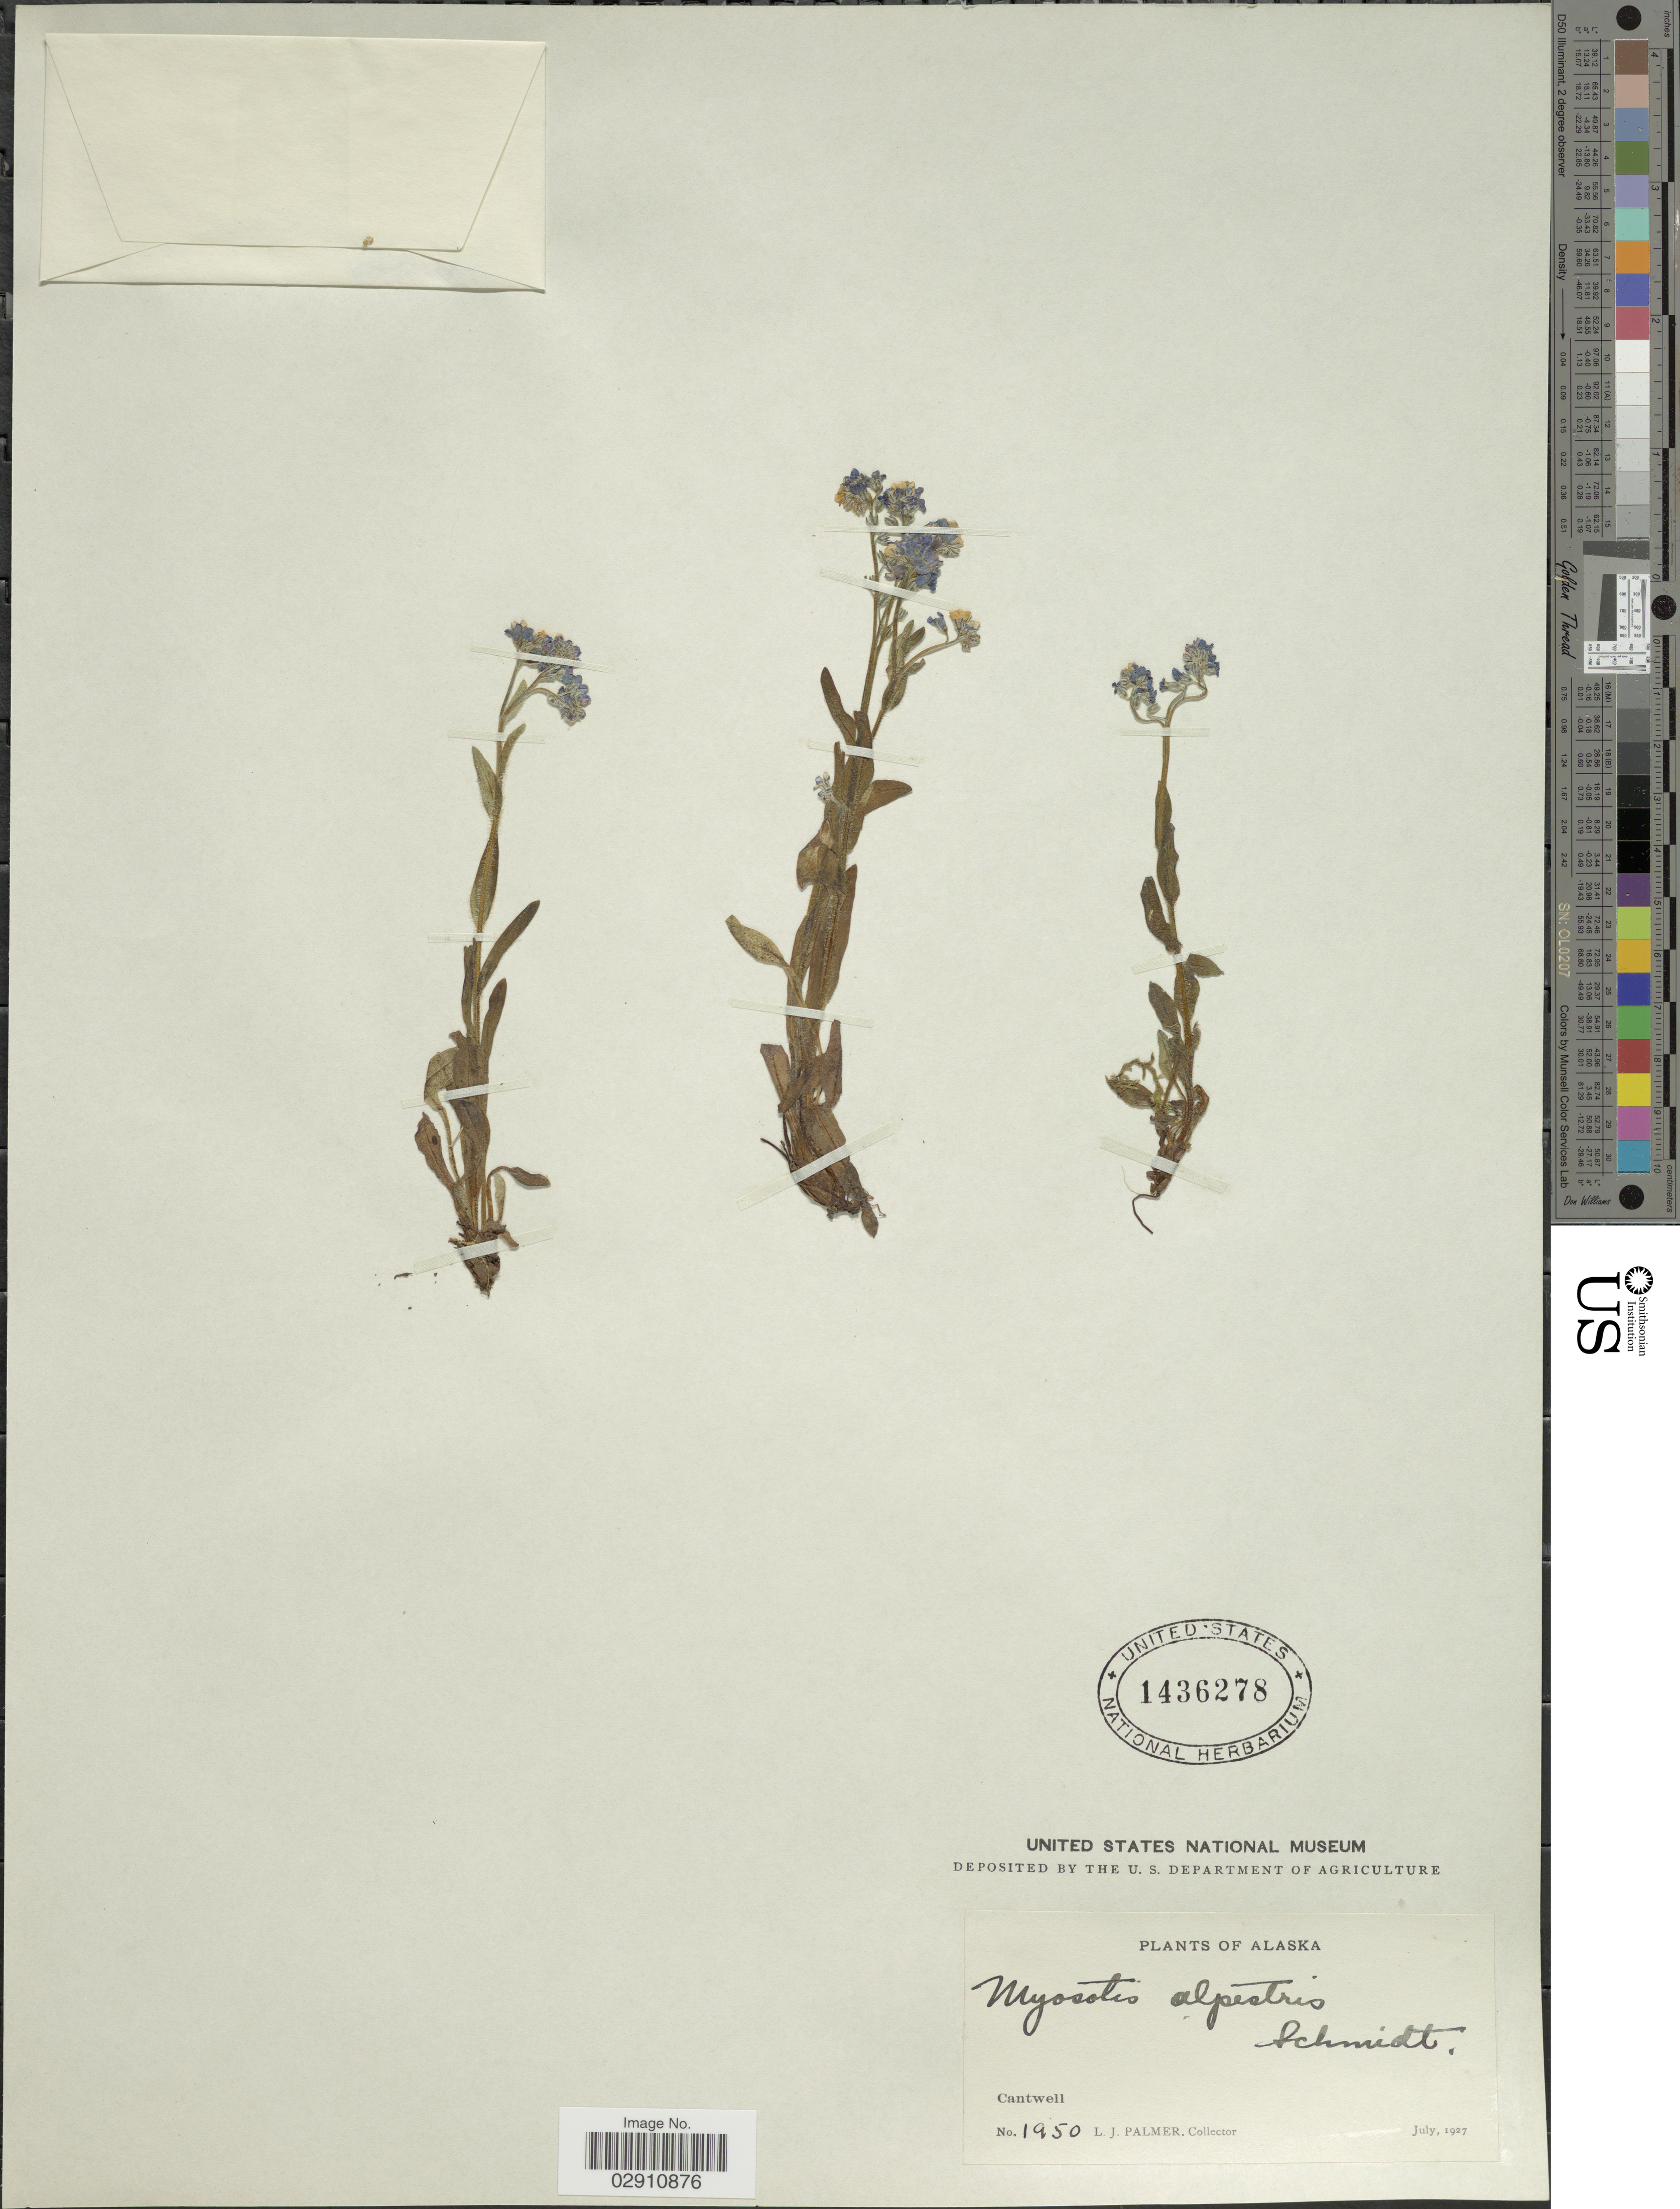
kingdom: Plantae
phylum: Tracheophyta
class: Magnoliopsida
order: Boraginales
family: Boraginaceae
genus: Myosotis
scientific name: Myosotis alpestris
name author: F.W. Schmidt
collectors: L. J. Palmer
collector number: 1950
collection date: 1927-07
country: United States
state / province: Alaska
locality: Cantwell.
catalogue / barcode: US 1436278